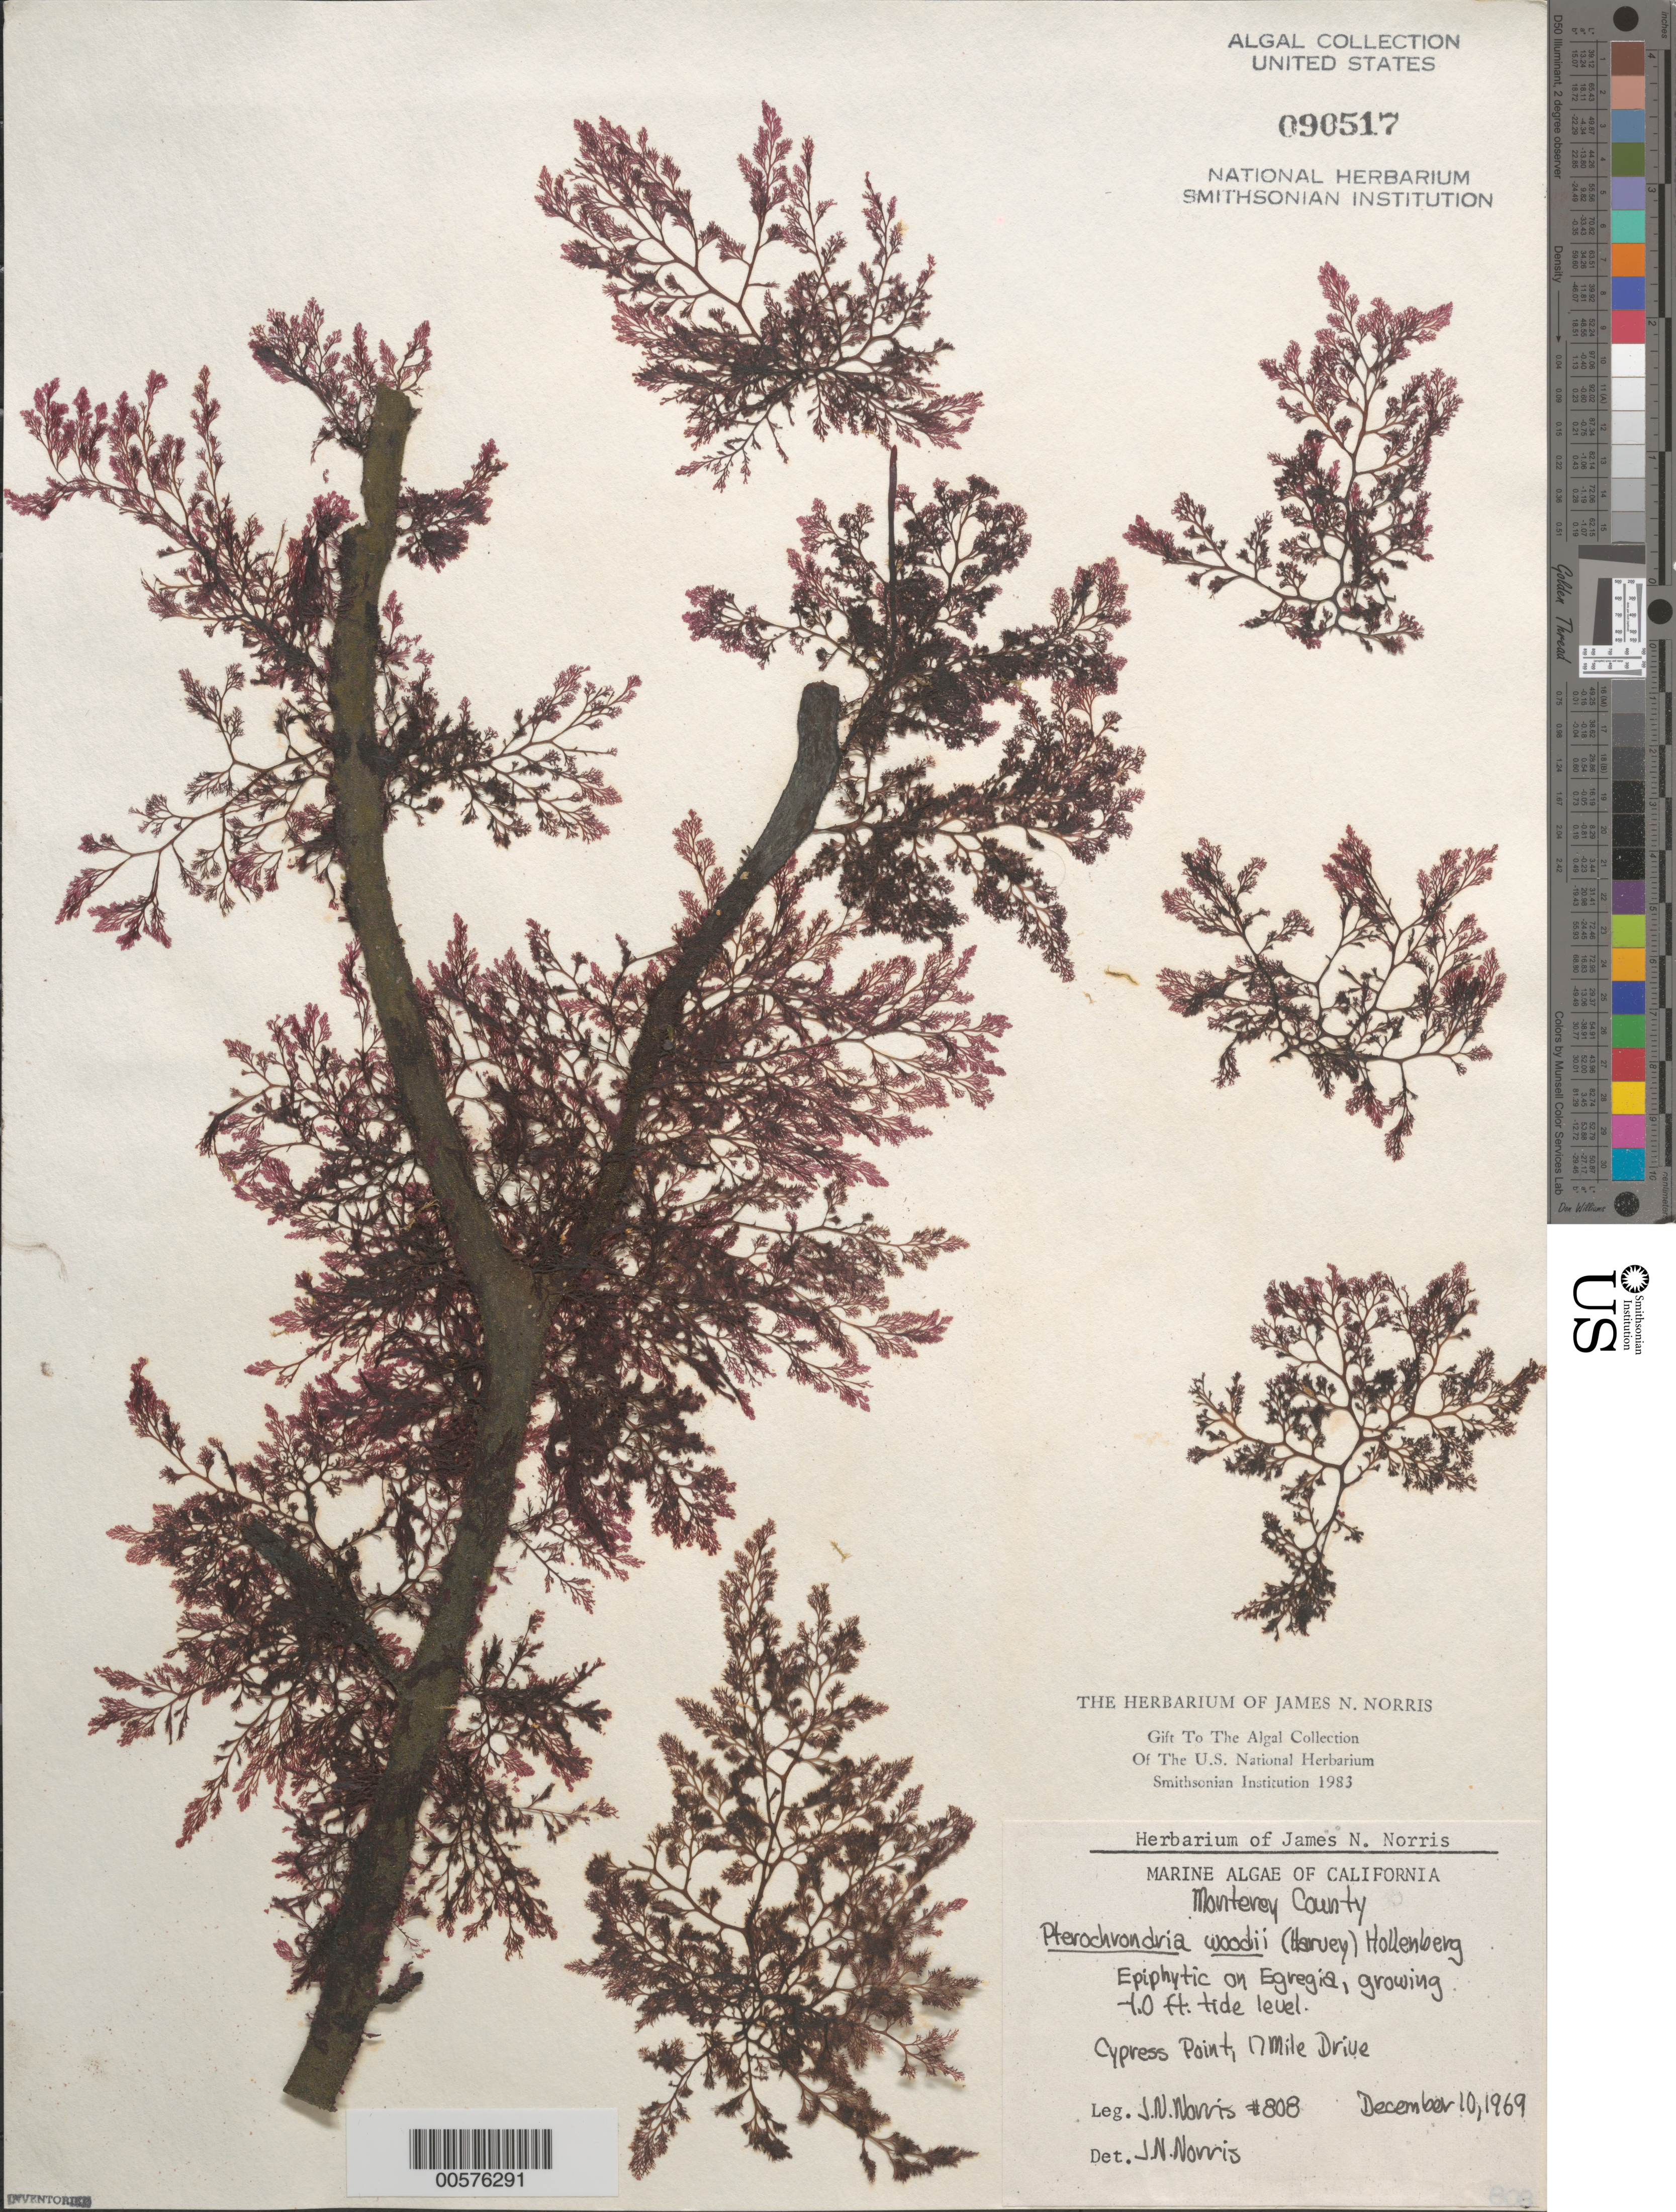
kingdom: Plantae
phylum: Rhodophyta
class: Florideophyceae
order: Ceramiales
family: Rhodomelaceae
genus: Pterochondria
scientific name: Pterochondria woodii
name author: (Harv.) Hollenb.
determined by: Norris, James N.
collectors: J. N. Norris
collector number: JN-808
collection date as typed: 10 Dec 1969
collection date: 1969-12-10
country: United States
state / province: California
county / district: Monterey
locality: Cypress Point, 17 Mile Drive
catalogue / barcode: US 90517